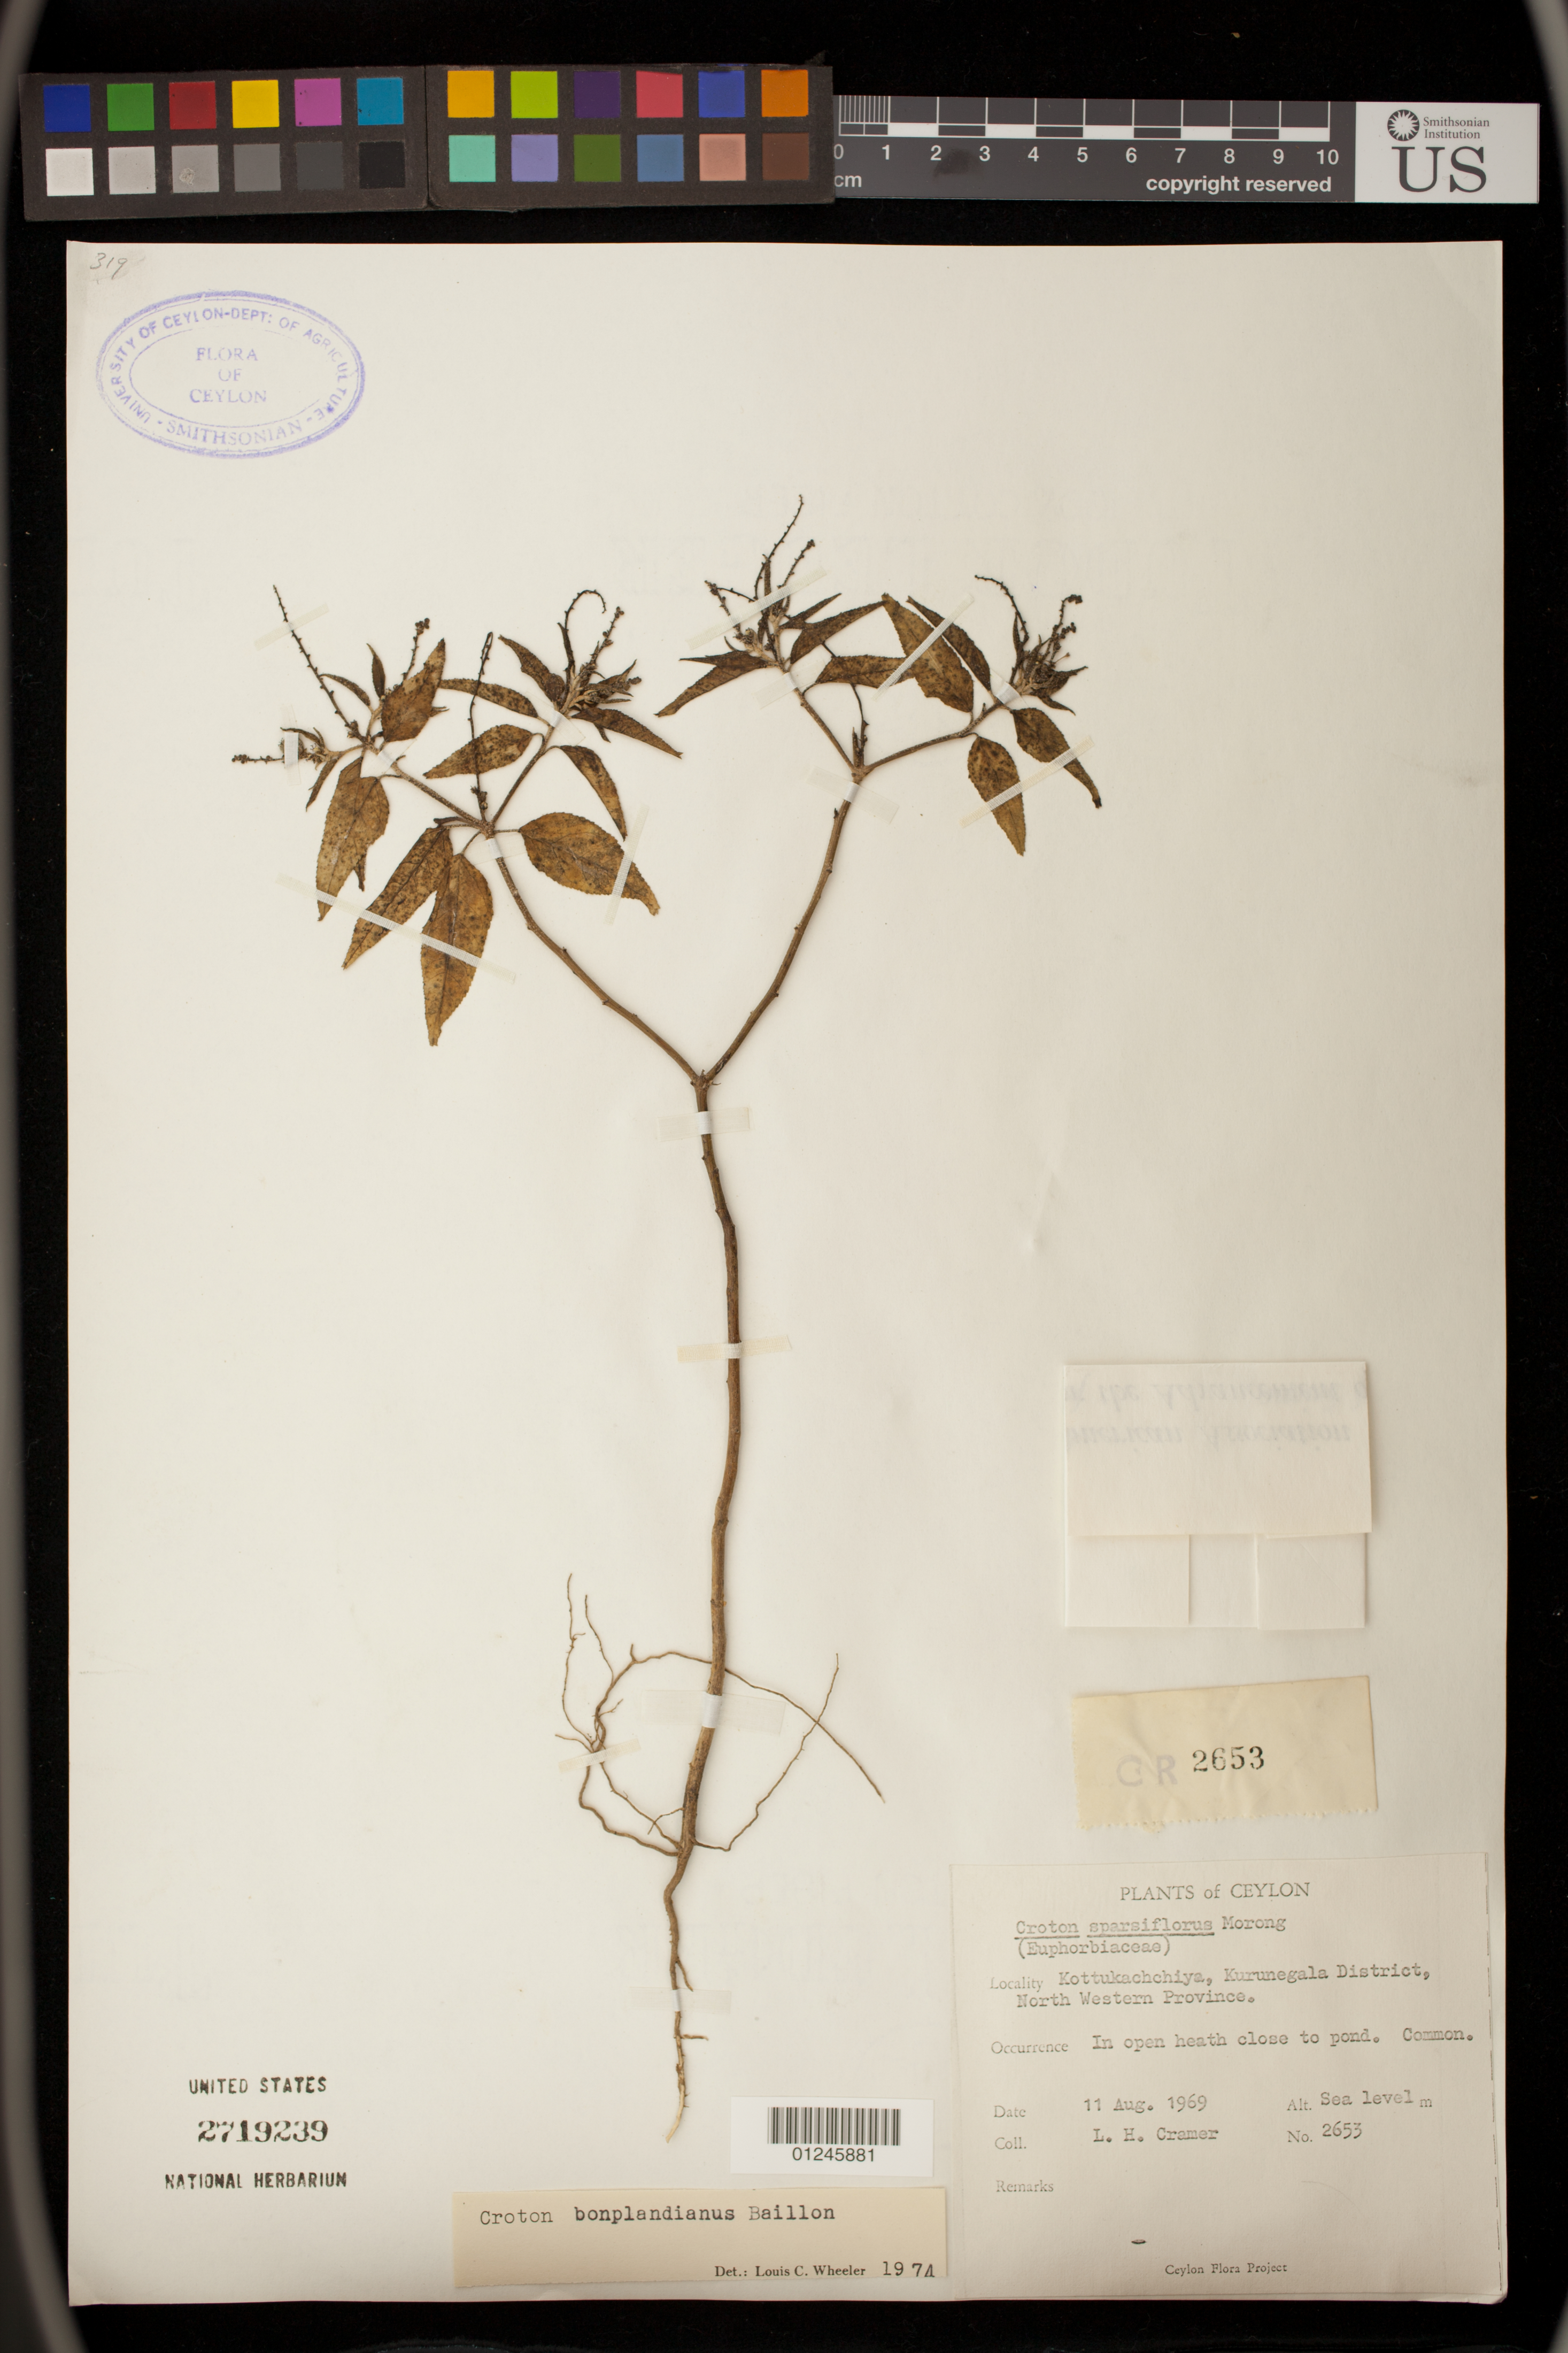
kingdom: Plantae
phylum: Tracheophyta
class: Magnoliopsida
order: Malpighiales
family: Euphorbiaceae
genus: Croton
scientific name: Croton bonplandianus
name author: Baill.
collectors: L. H. Cramer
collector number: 2653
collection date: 1969-08-11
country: Sri Lanka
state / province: North Western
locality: Kottukachchiya, Kurunegala District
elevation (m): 0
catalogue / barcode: US 2719239